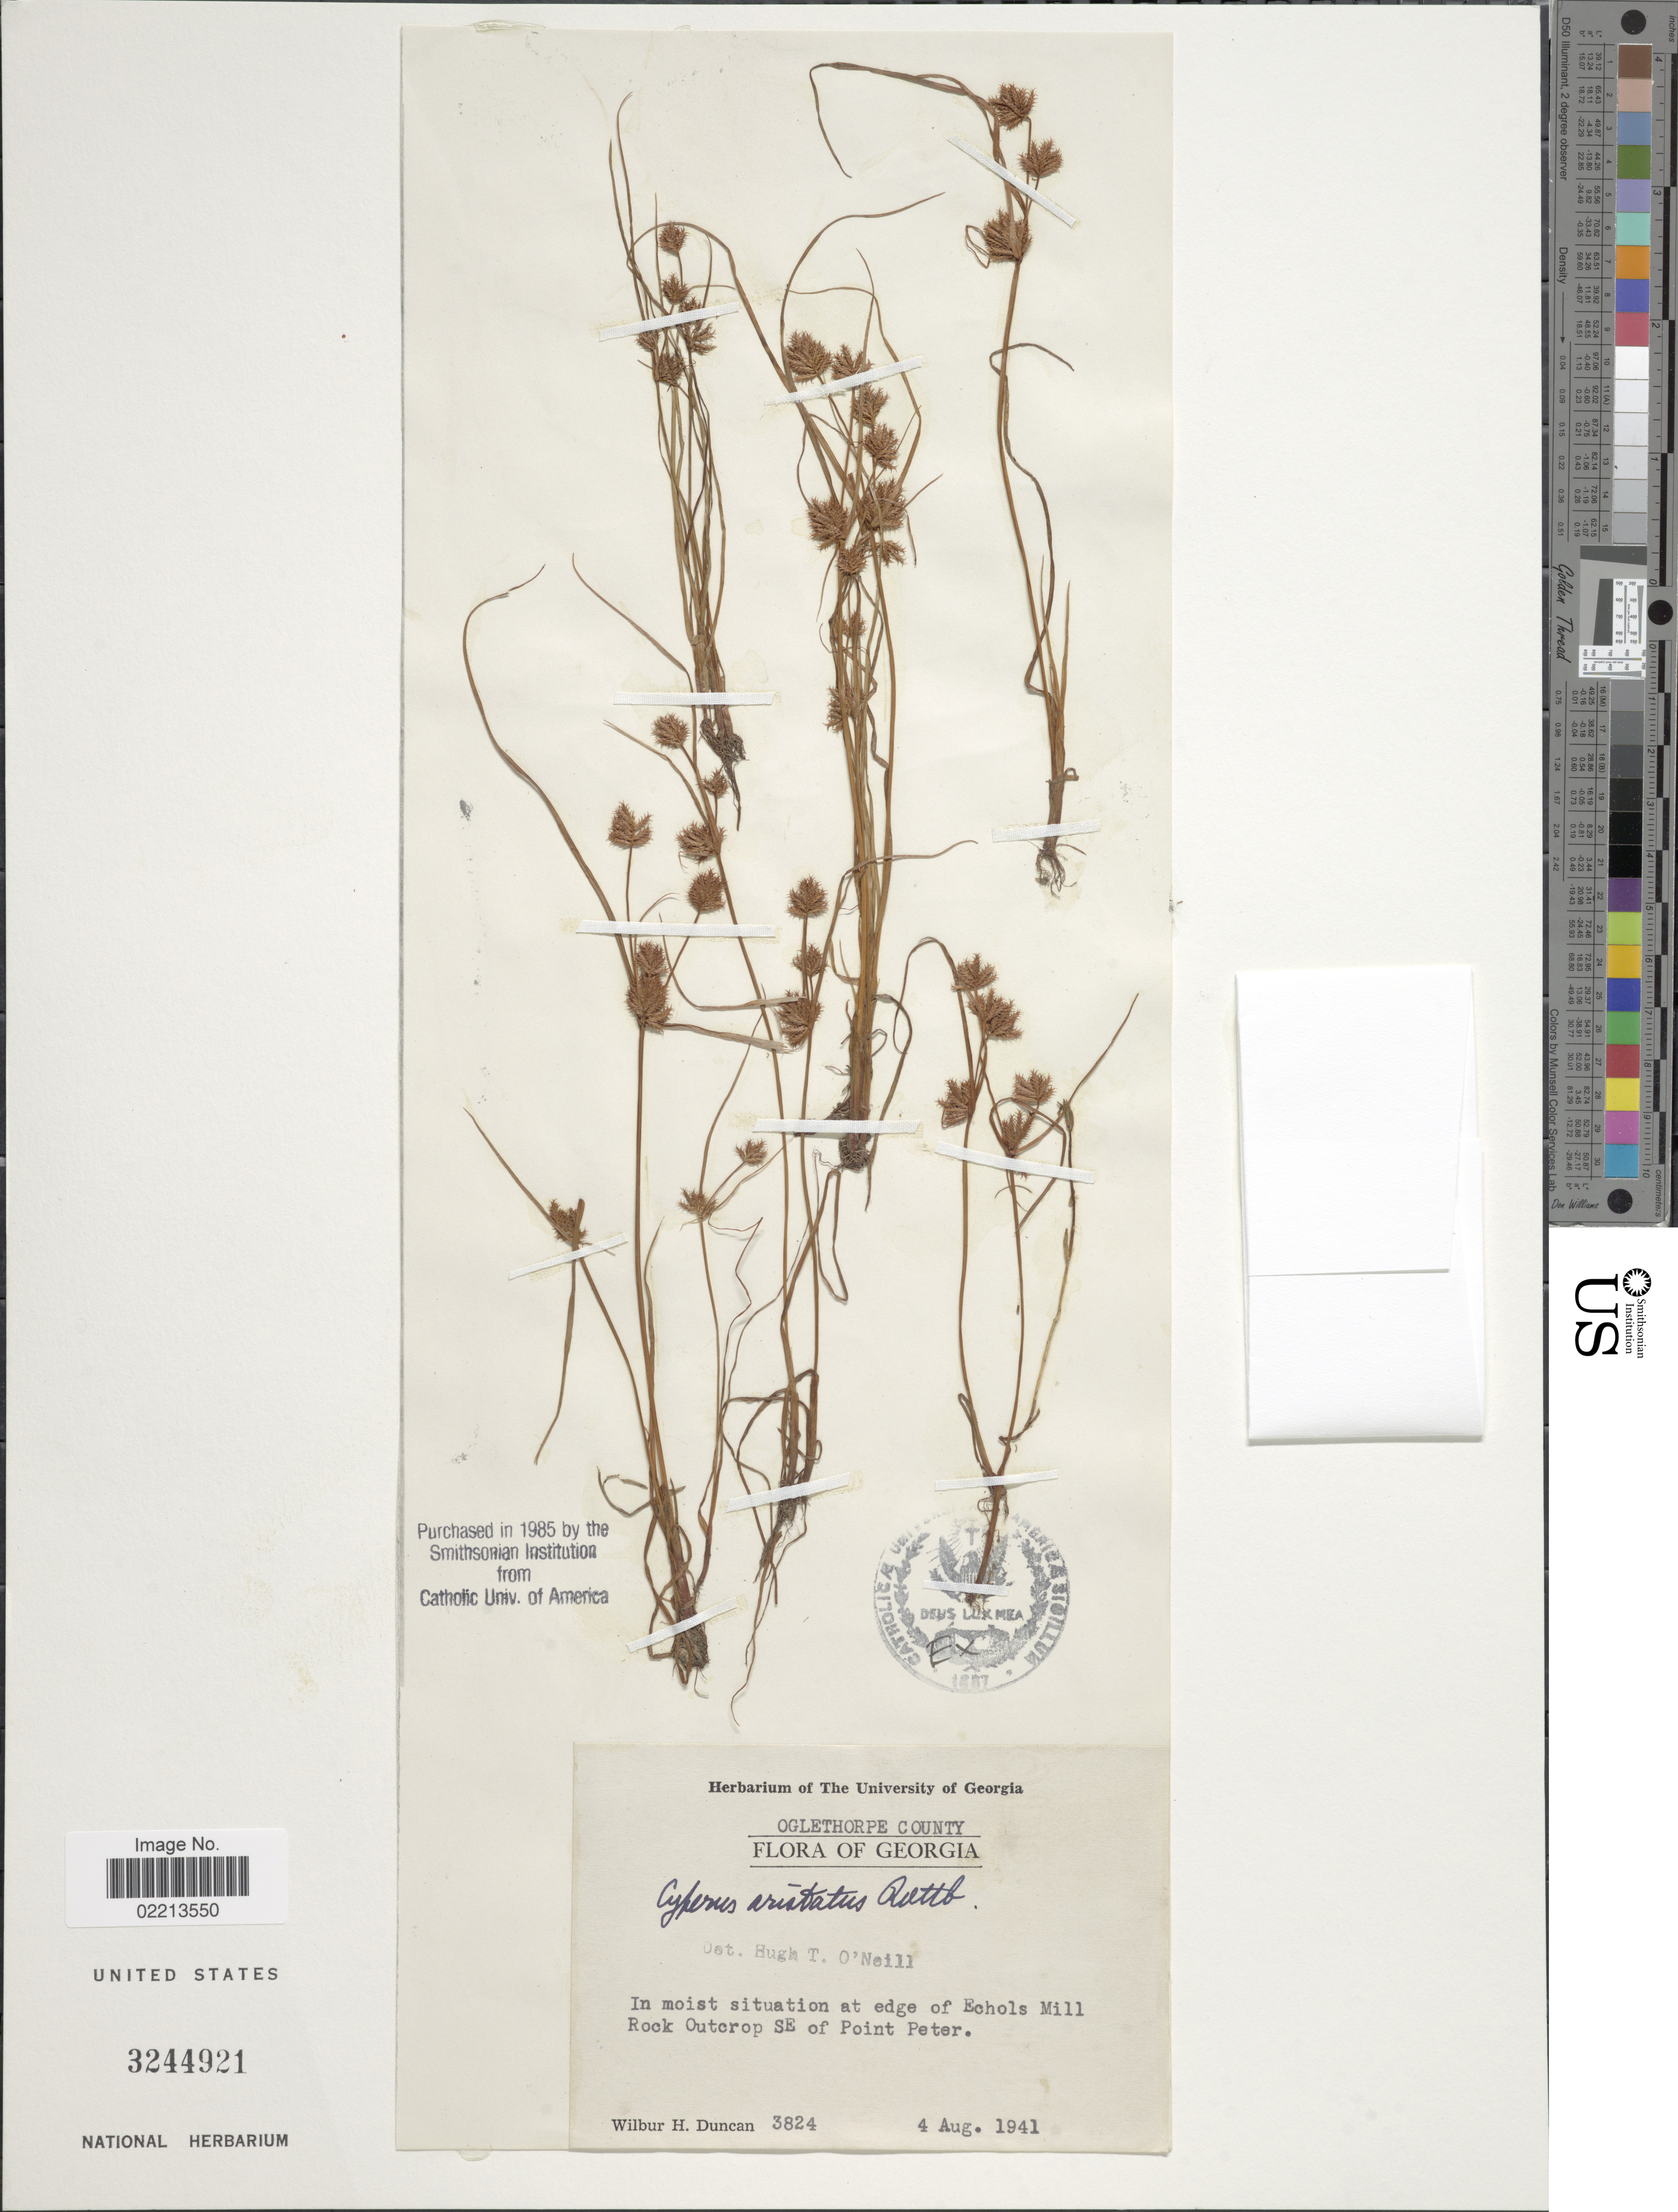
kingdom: Plantae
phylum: Tracheophyta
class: Liliopsida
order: Poales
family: Cyperaceae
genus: Cyperus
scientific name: Cyperus squarrosus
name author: L.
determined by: Strong, Mark T., (BOT), Smithsonian Institution - National Museum of Natural History (UNITED STATES)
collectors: W. H. Duncan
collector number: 3824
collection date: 1941-08-04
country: United States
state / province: Georgia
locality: Oglethorpe County, Echols Mill Eock Outcrop SE of Point Peter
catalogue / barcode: US 3244921